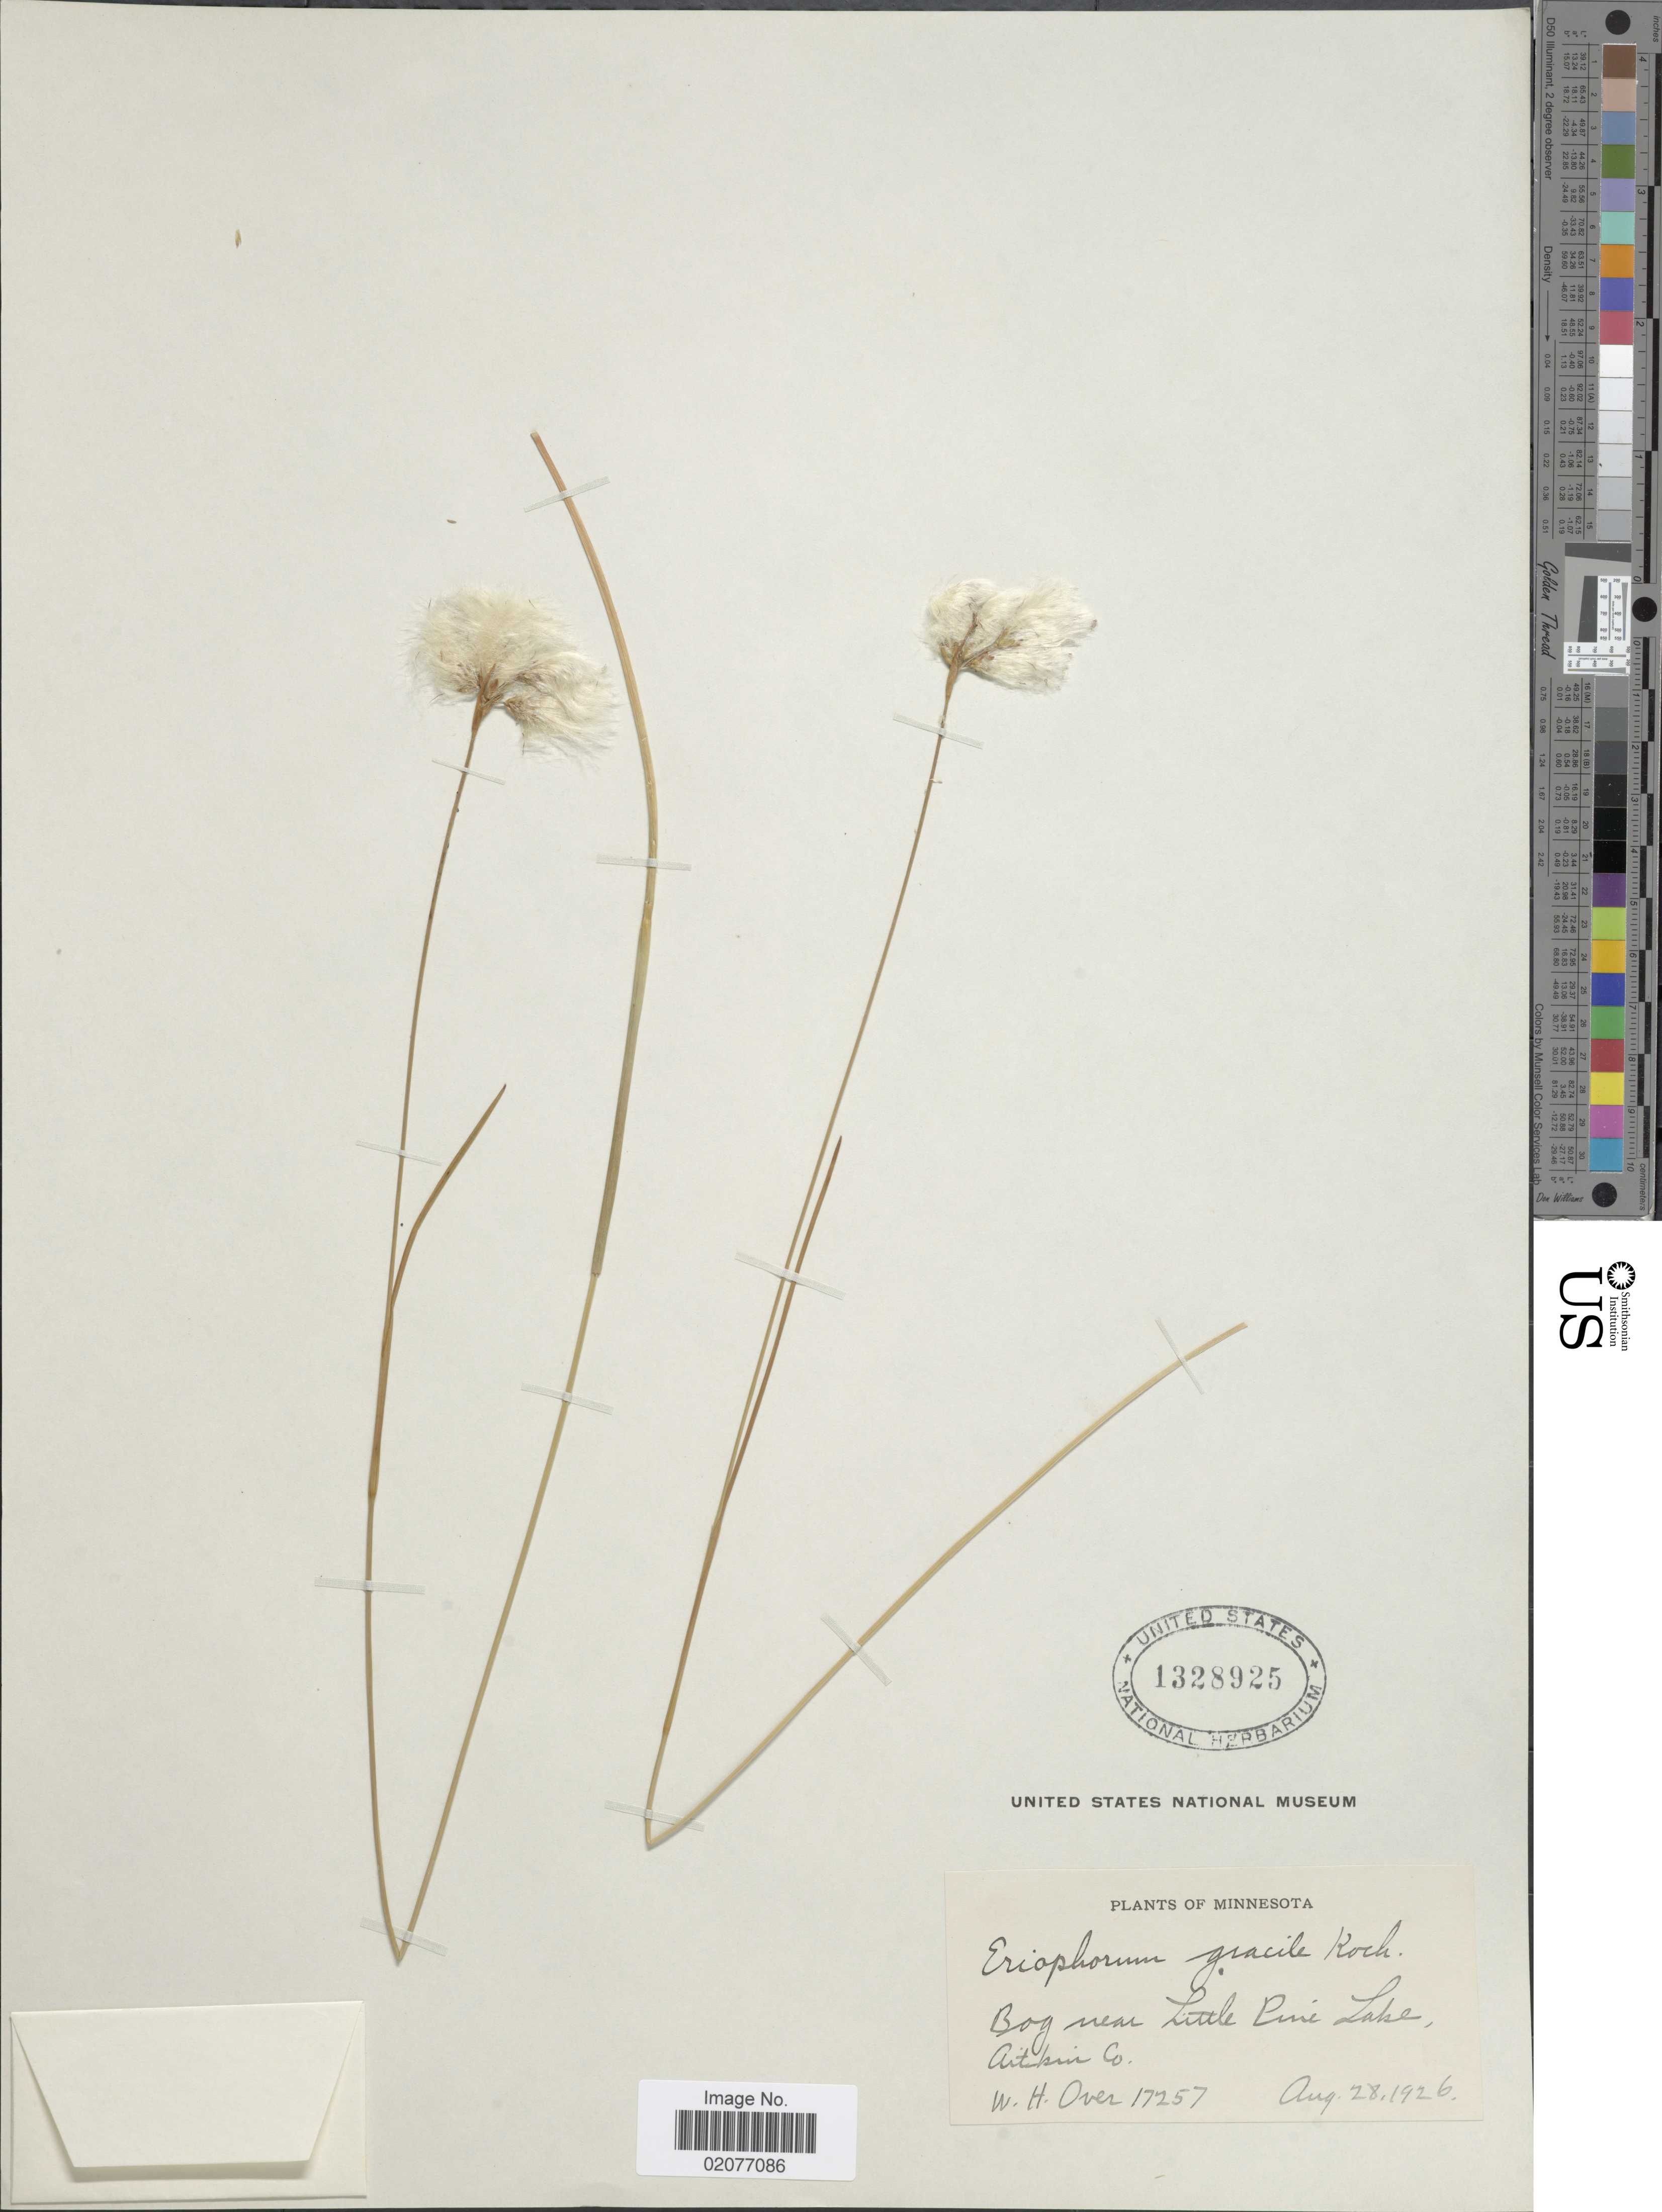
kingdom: Plantae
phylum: Tracheophyta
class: Liliopsida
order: Poales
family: Cyperaceae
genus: Eriophorum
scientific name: Eriophorum gracile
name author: W.D.J. Koch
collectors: W. Over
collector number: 17257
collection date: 1926-08-28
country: United States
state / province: Minnesota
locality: Bog near Little Pine Lake, Aitkin Co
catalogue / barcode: US 1328925